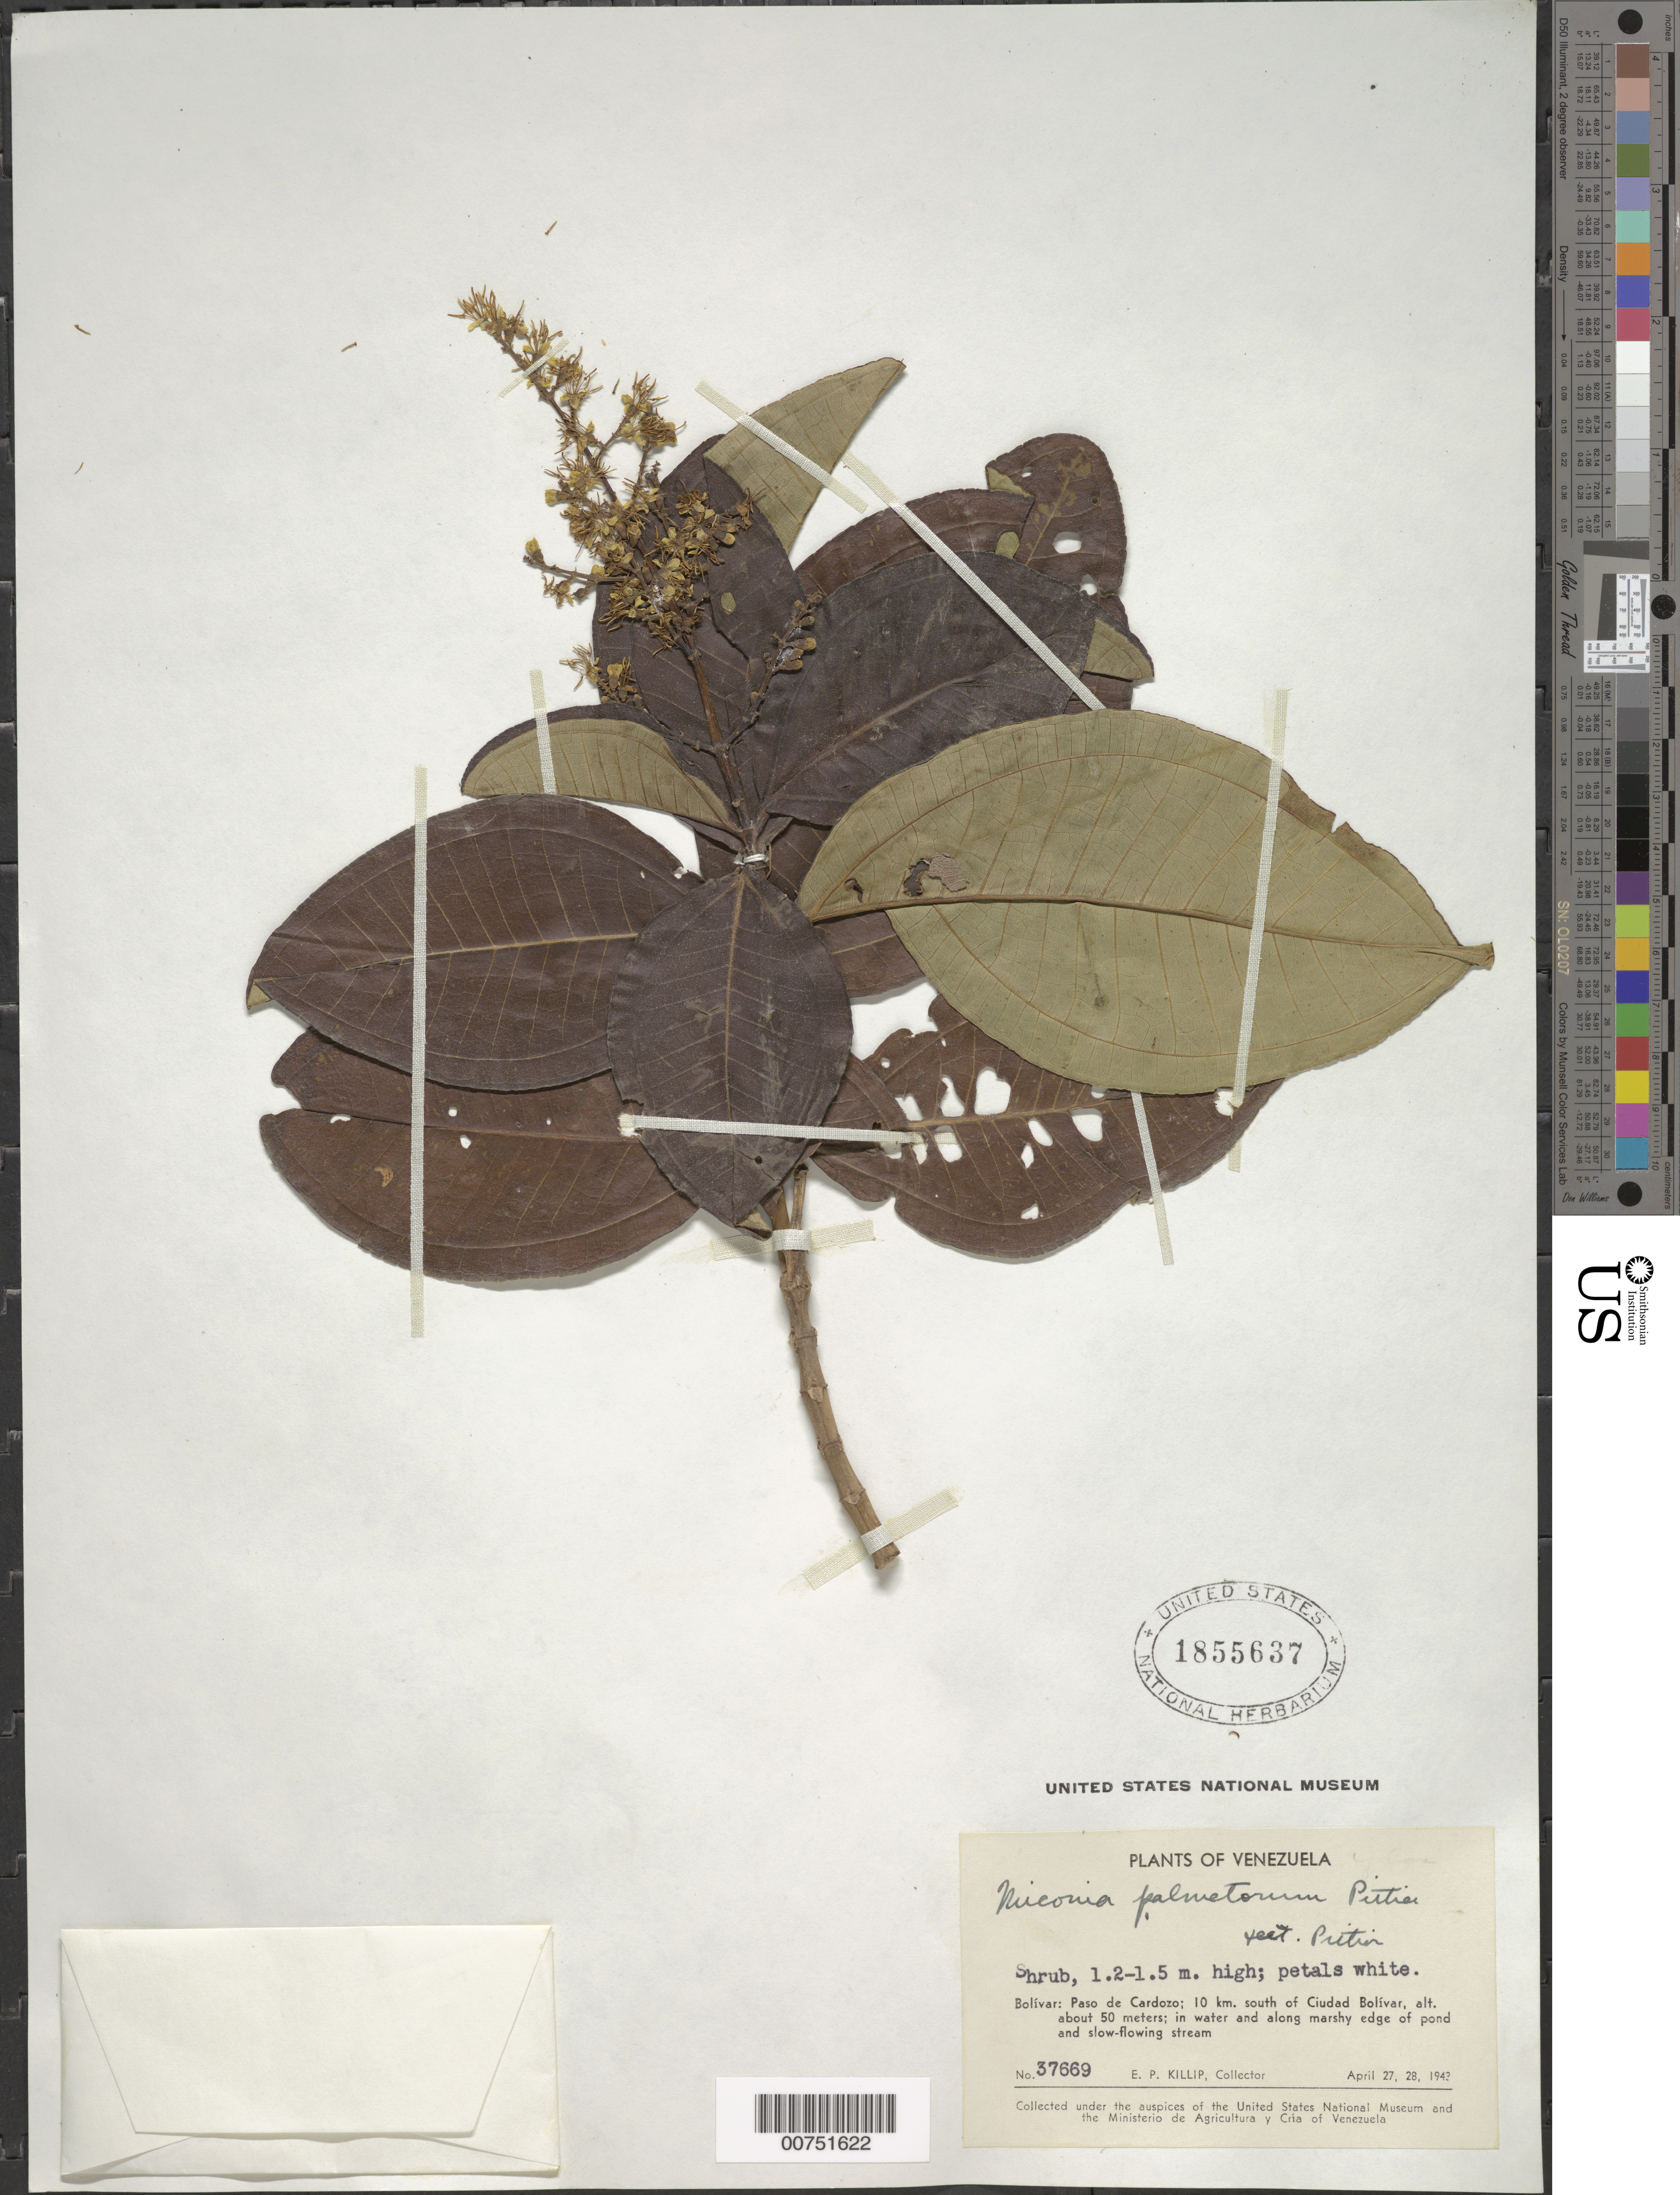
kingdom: Plantae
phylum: Tracheophyta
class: Magnoliopsida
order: Myrtales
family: Melastomataceae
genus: Miconia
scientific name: Miconia palmetorum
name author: Pittier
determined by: Pittier, Henri F.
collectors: E. P. Killip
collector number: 37669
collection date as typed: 27-Apr-43 to 28-Apr-43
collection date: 1943-04-27/1943-04-28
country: Venezuela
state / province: Bolívar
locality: Paso de Cardozo; 10 km south of Ciudad Bolívar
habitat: In water and along marshy edge of pond and slow-flowing stream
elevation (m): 50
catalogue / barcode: US 1855637